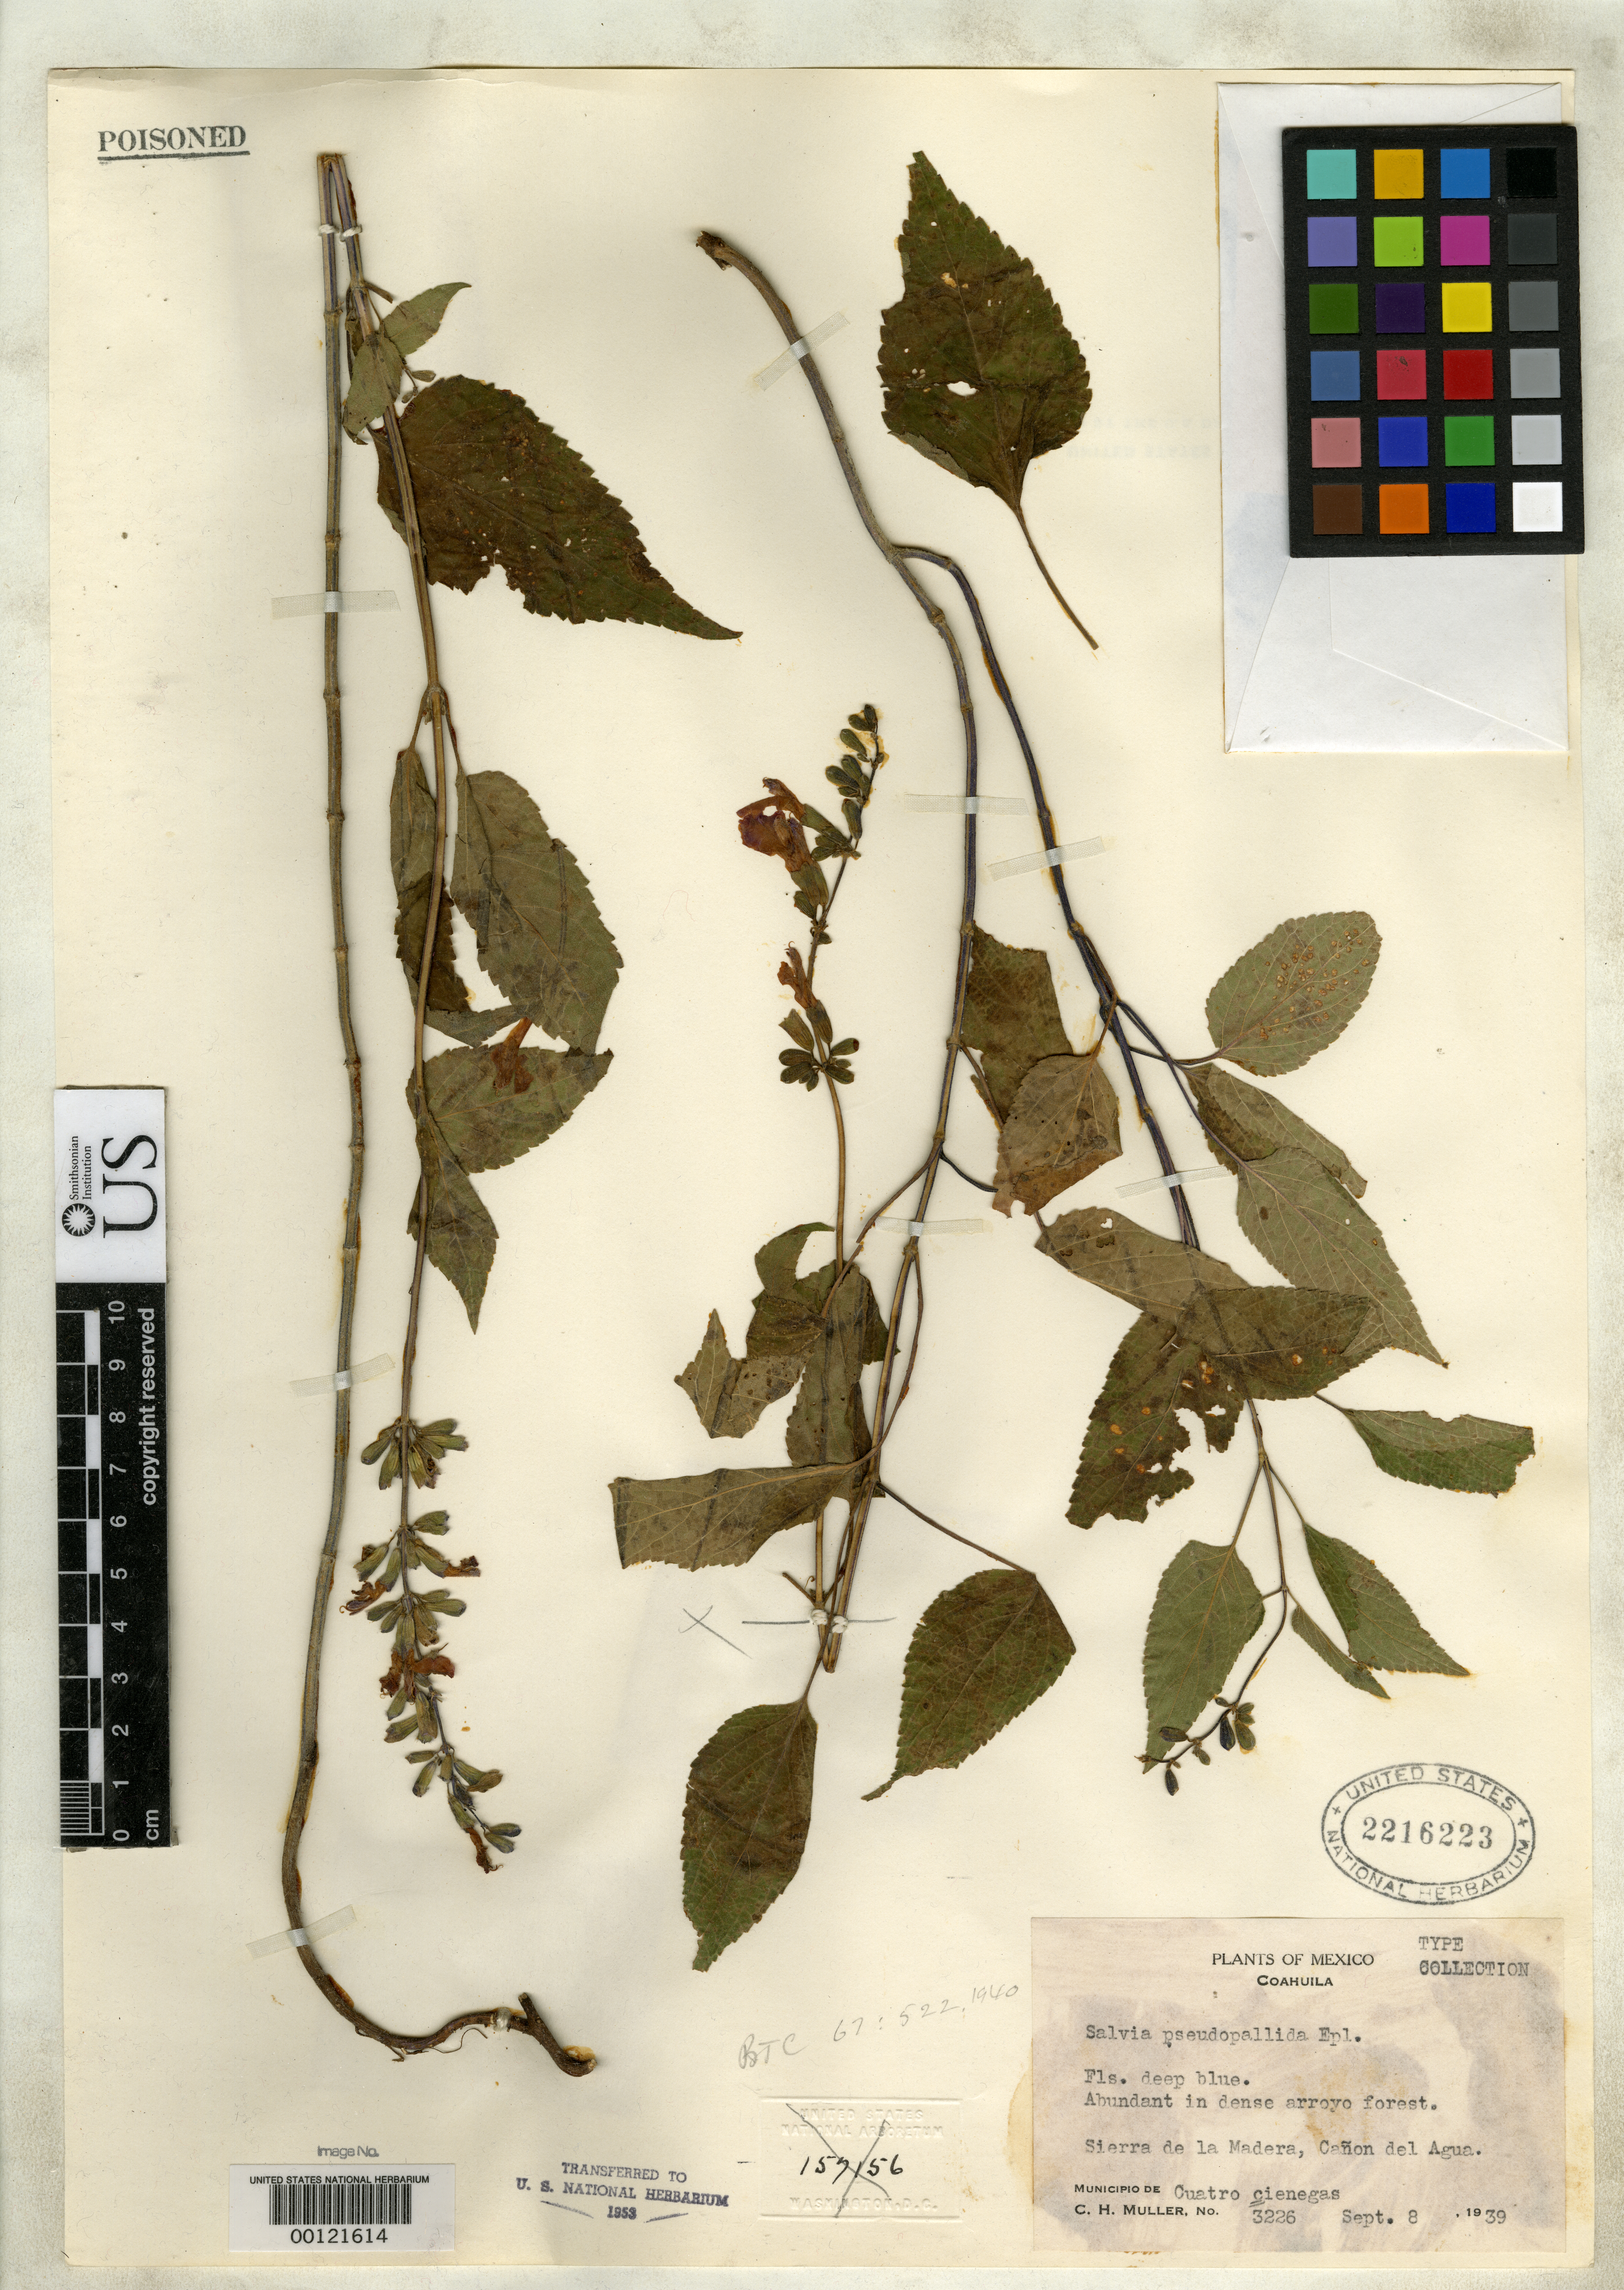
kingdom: Plantae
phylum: Tracheophyta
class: Magnoliopsida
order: Lamiales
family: Lamiaceae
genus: Salvia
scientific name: Salvia pseudopallida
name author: Epling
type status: Isotype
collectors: C. H. Muller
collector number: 3226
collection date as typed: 08 Sep 1939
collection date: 1939-09-08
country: Mexico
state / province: Coahuila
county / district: Cuatro Cienegas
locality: Sierra de La Madera, Canon del Agua.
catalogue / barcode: US 2216223